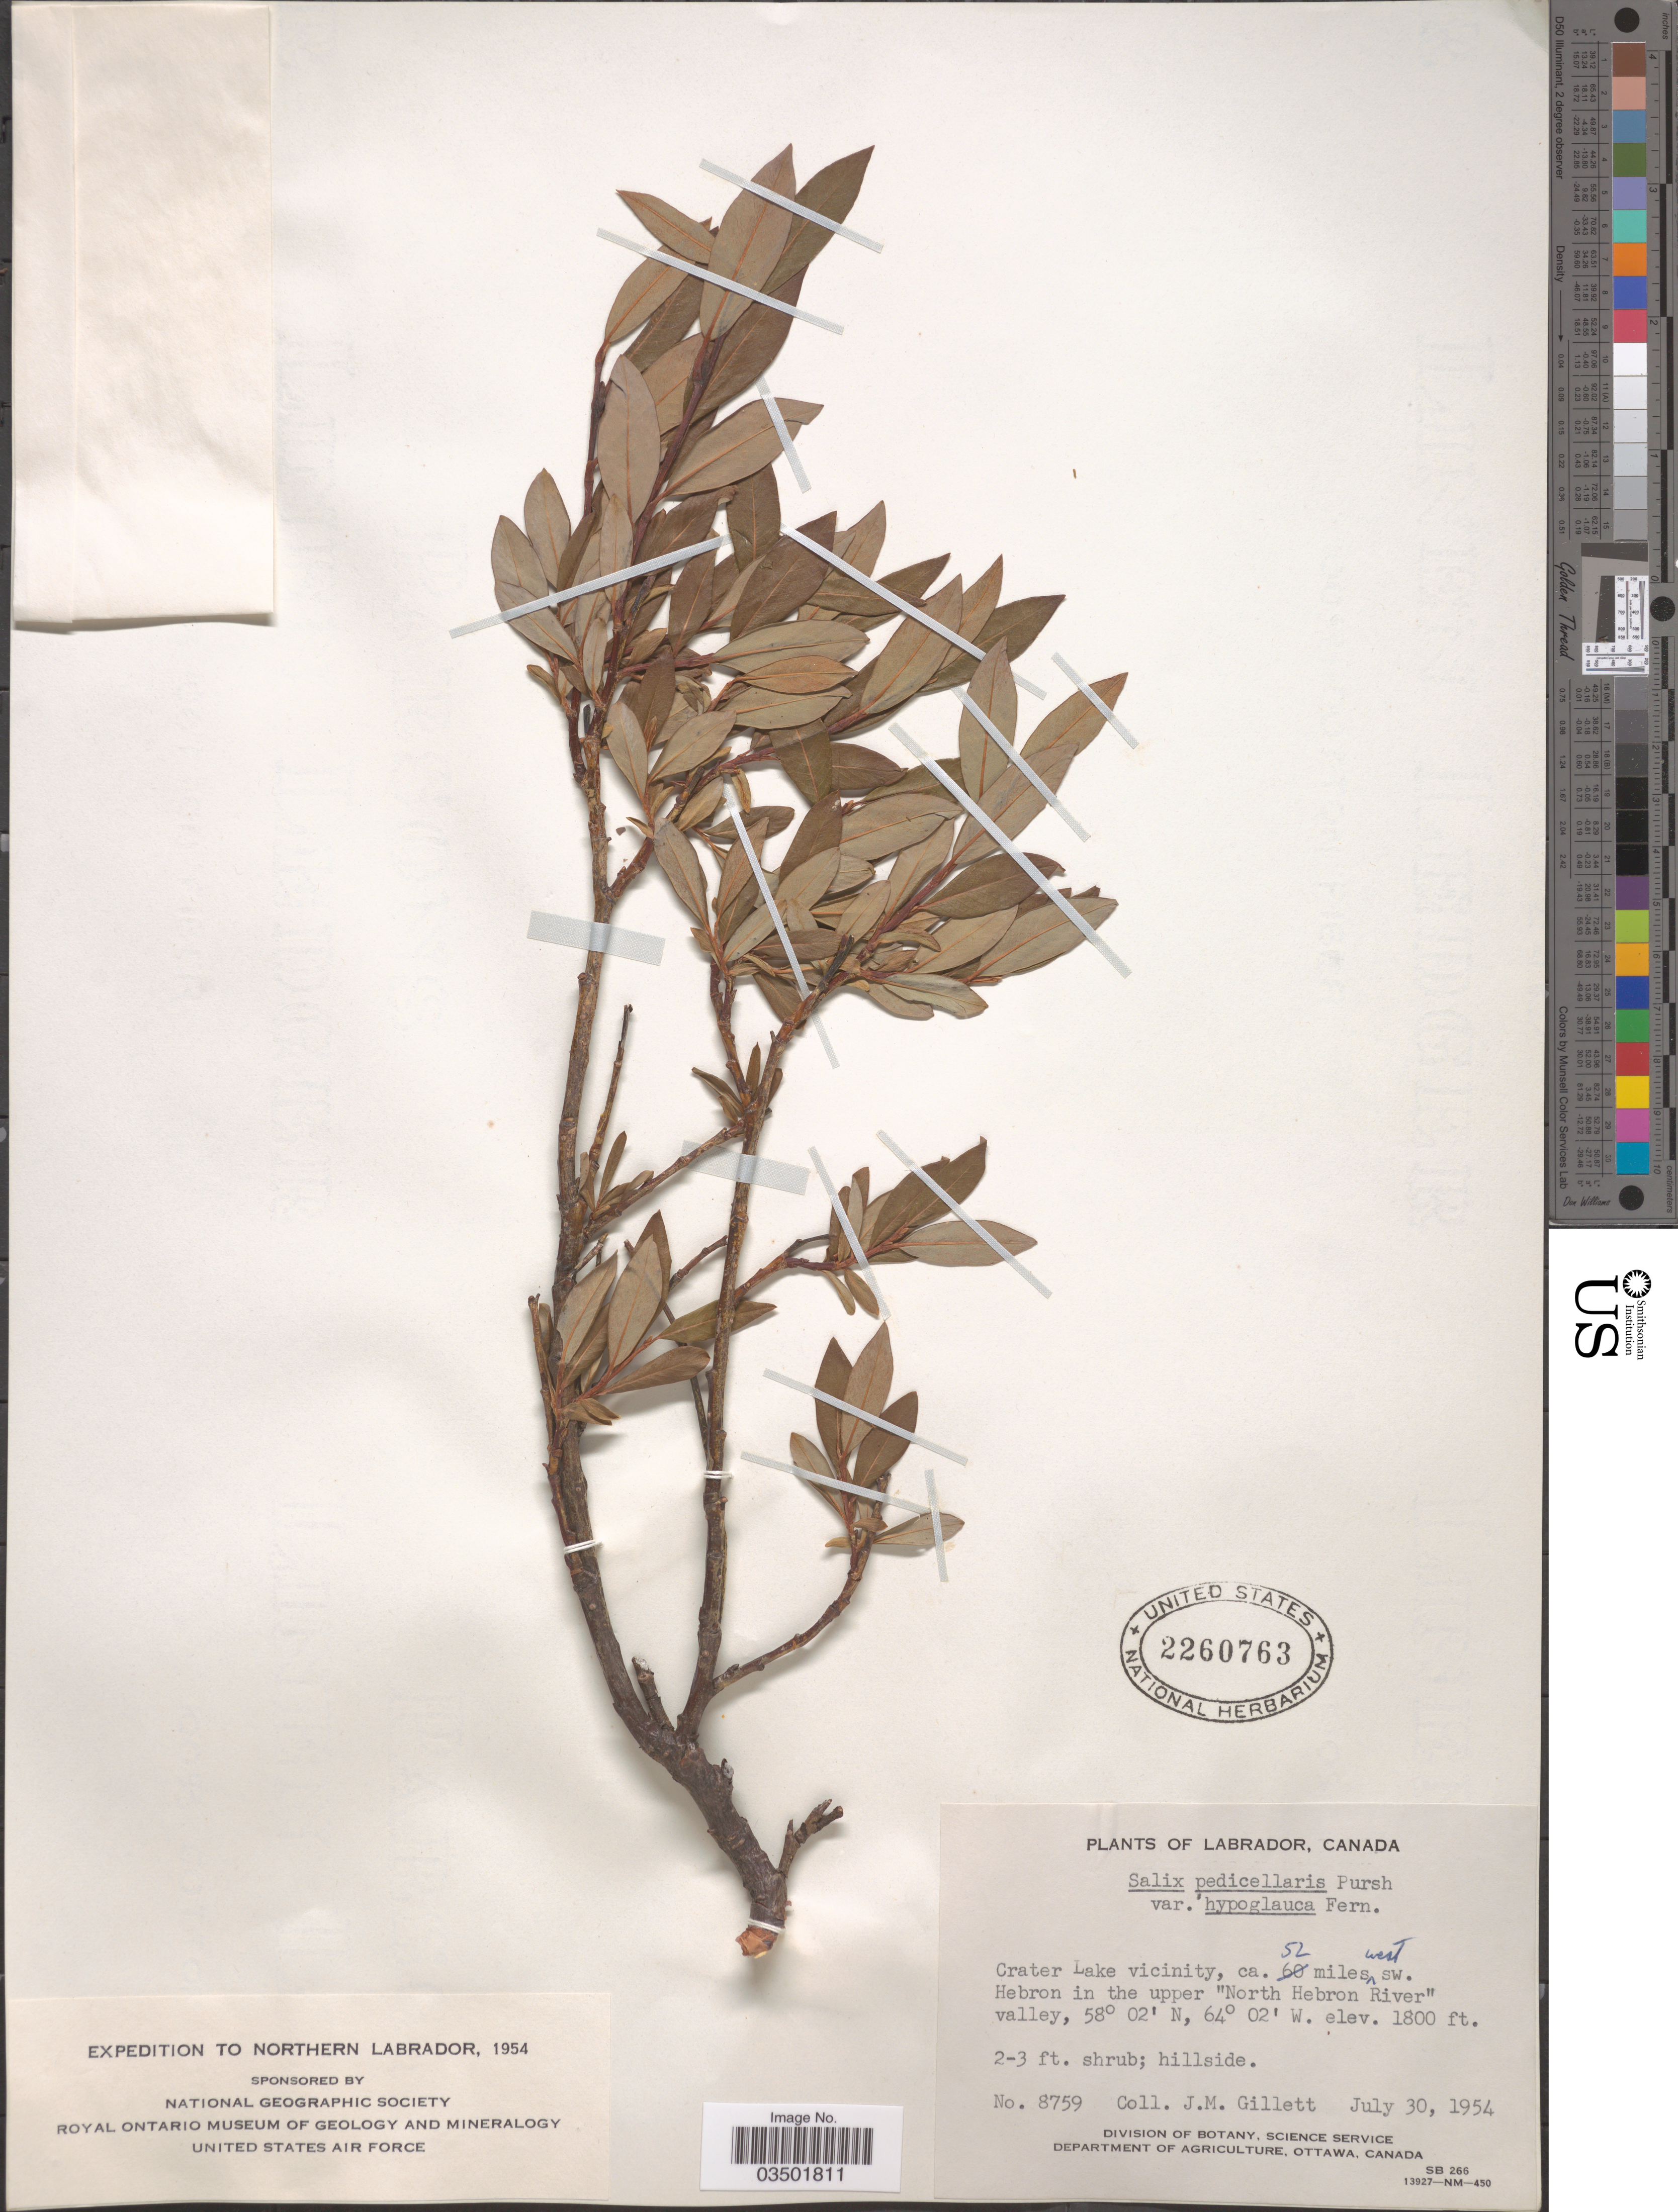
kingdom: Plantae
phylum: Tracheophyta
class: Magnoliopsida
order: Malpighiales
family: Salicaceae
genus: Salix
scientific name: Salix pedicellaris var. hypoglauca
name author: Fernald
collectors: J. M. Gillett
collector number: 8759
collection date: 1954-07-30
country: Canada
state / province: Newfoundland and Labrador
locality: Labrador, Crater Lake vicinity, ca. 52 west sw Hebron in the upper 'North Hebron River' valley.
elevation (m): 549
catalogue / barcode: US 2260763